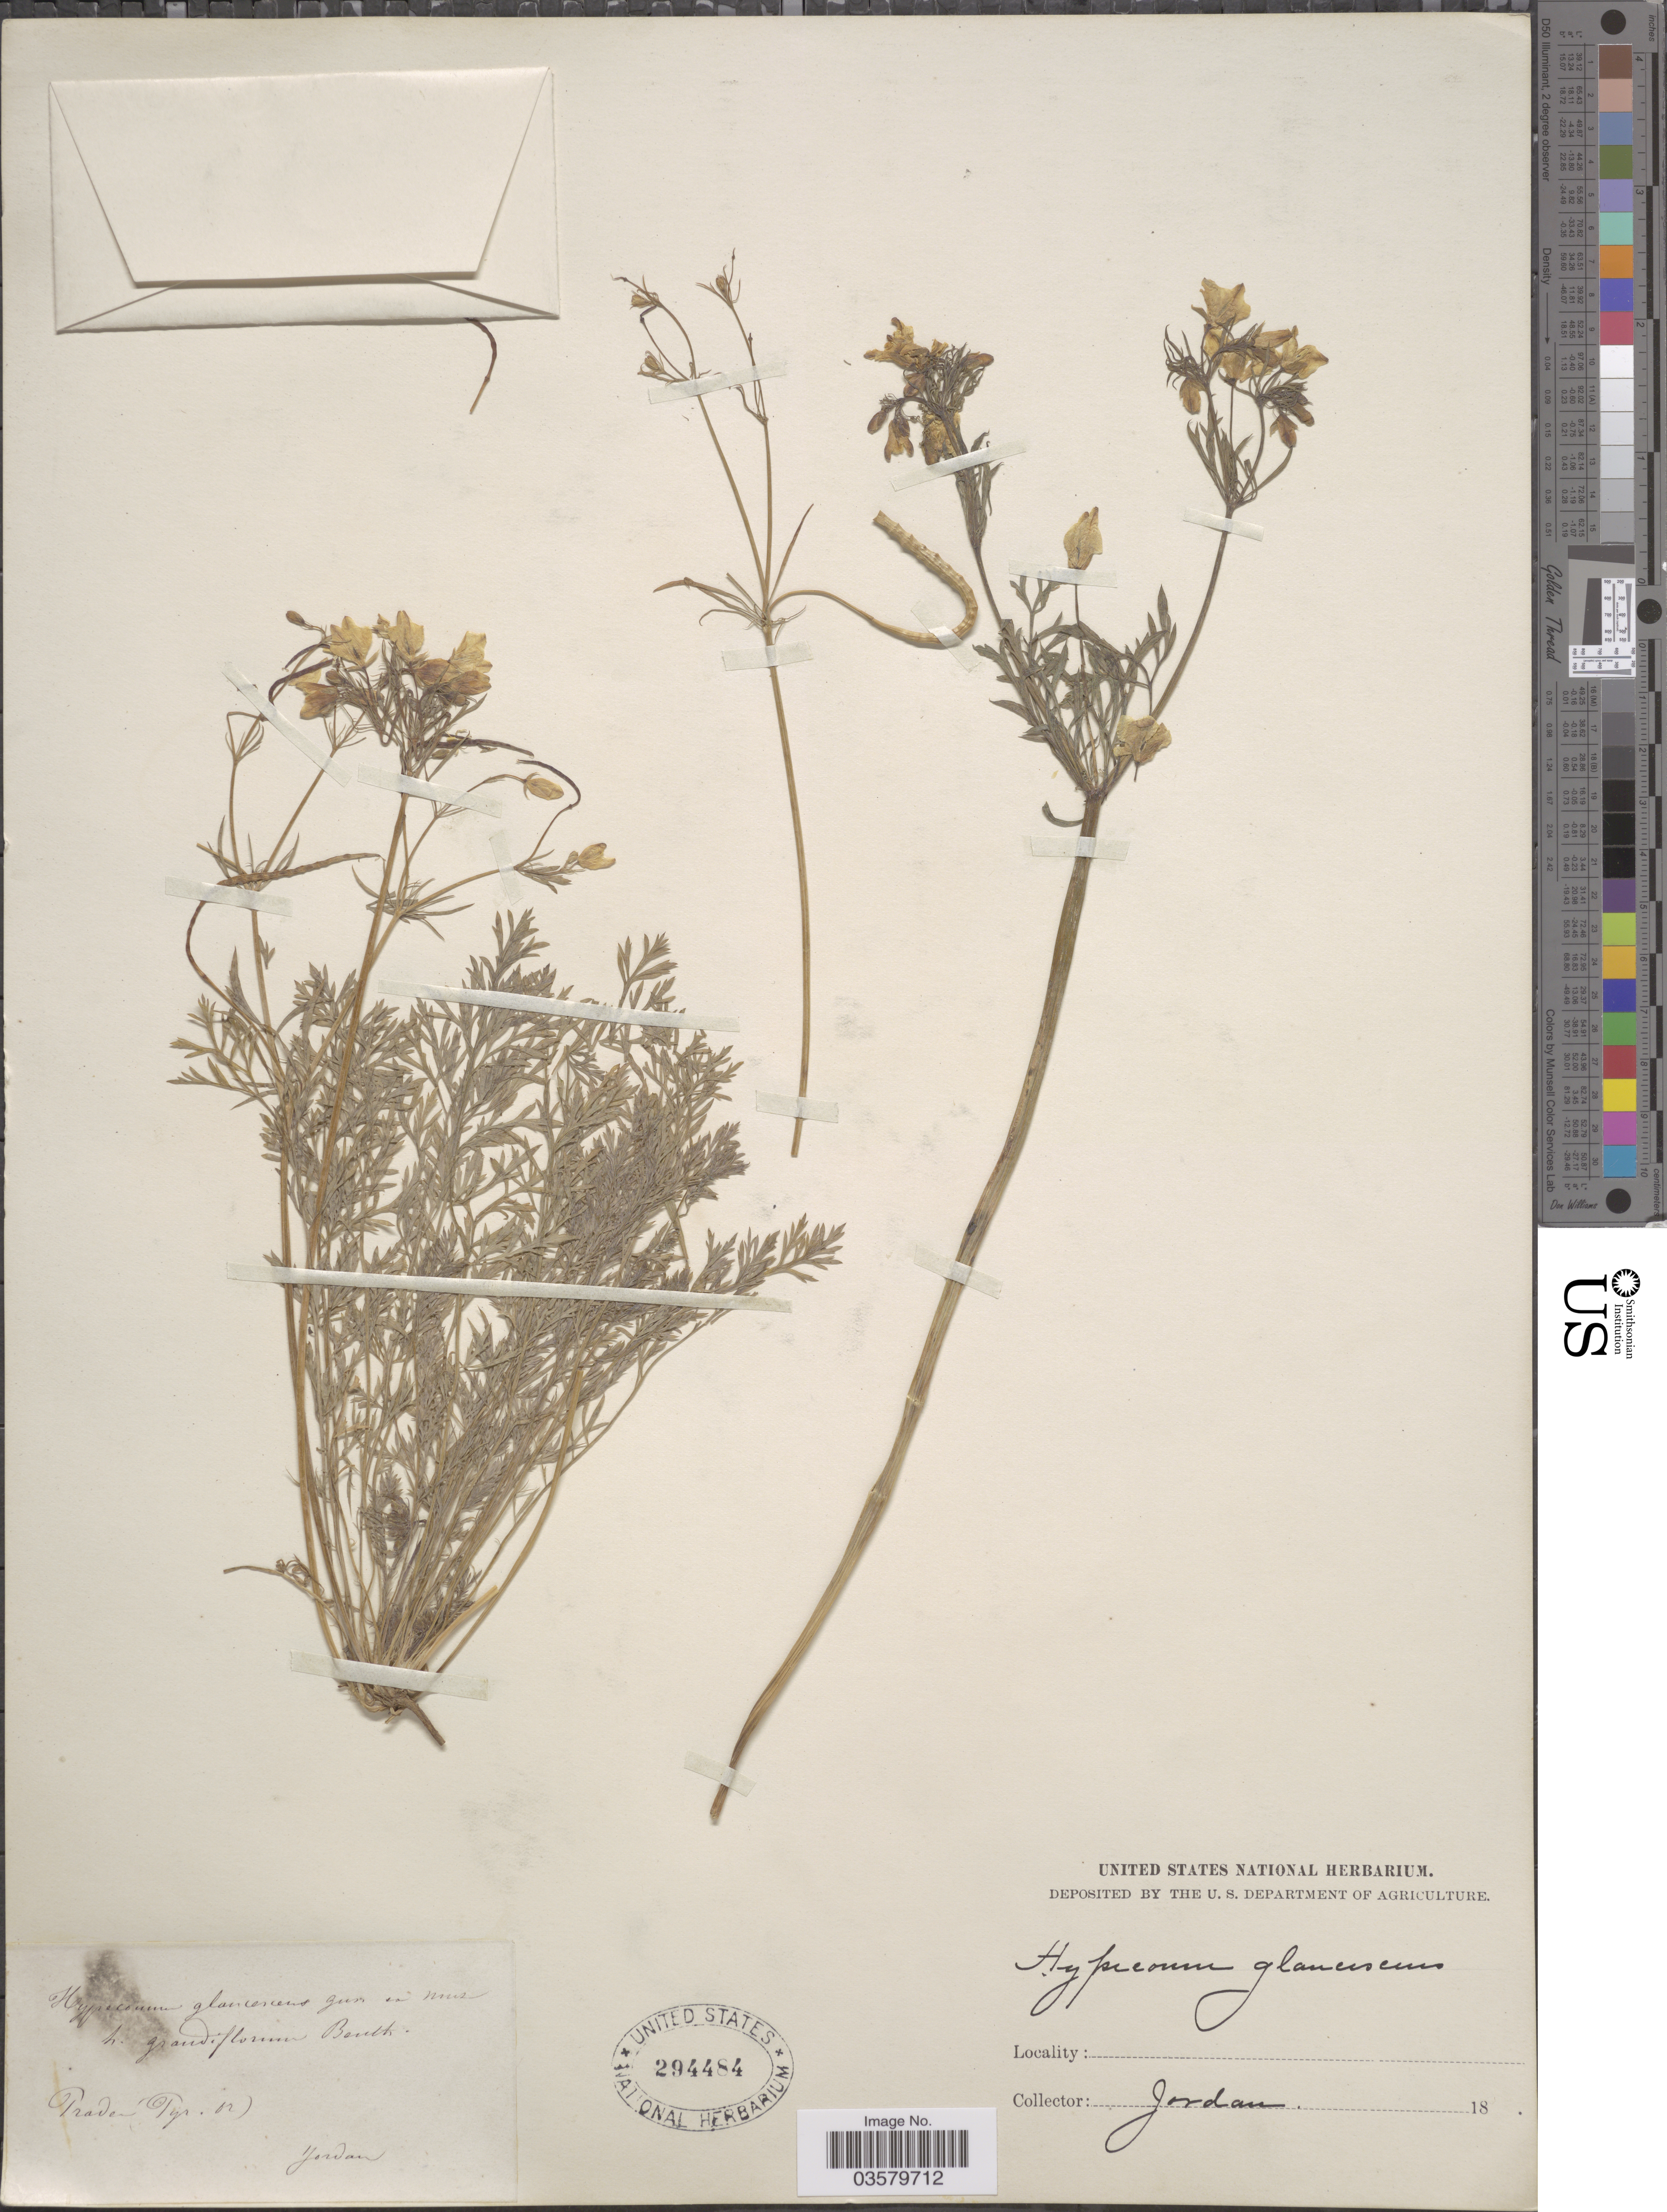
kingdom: Plantae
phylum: Tracheophyta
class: Magnoliopsida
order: Ranunculales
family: Papaveraceae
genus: Hypecoum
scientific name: Hypecoum glaucescens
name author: Gussone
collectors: -. Jordan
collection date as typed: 18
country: France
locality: Prades (Pyr. or).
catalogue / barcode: US 294484